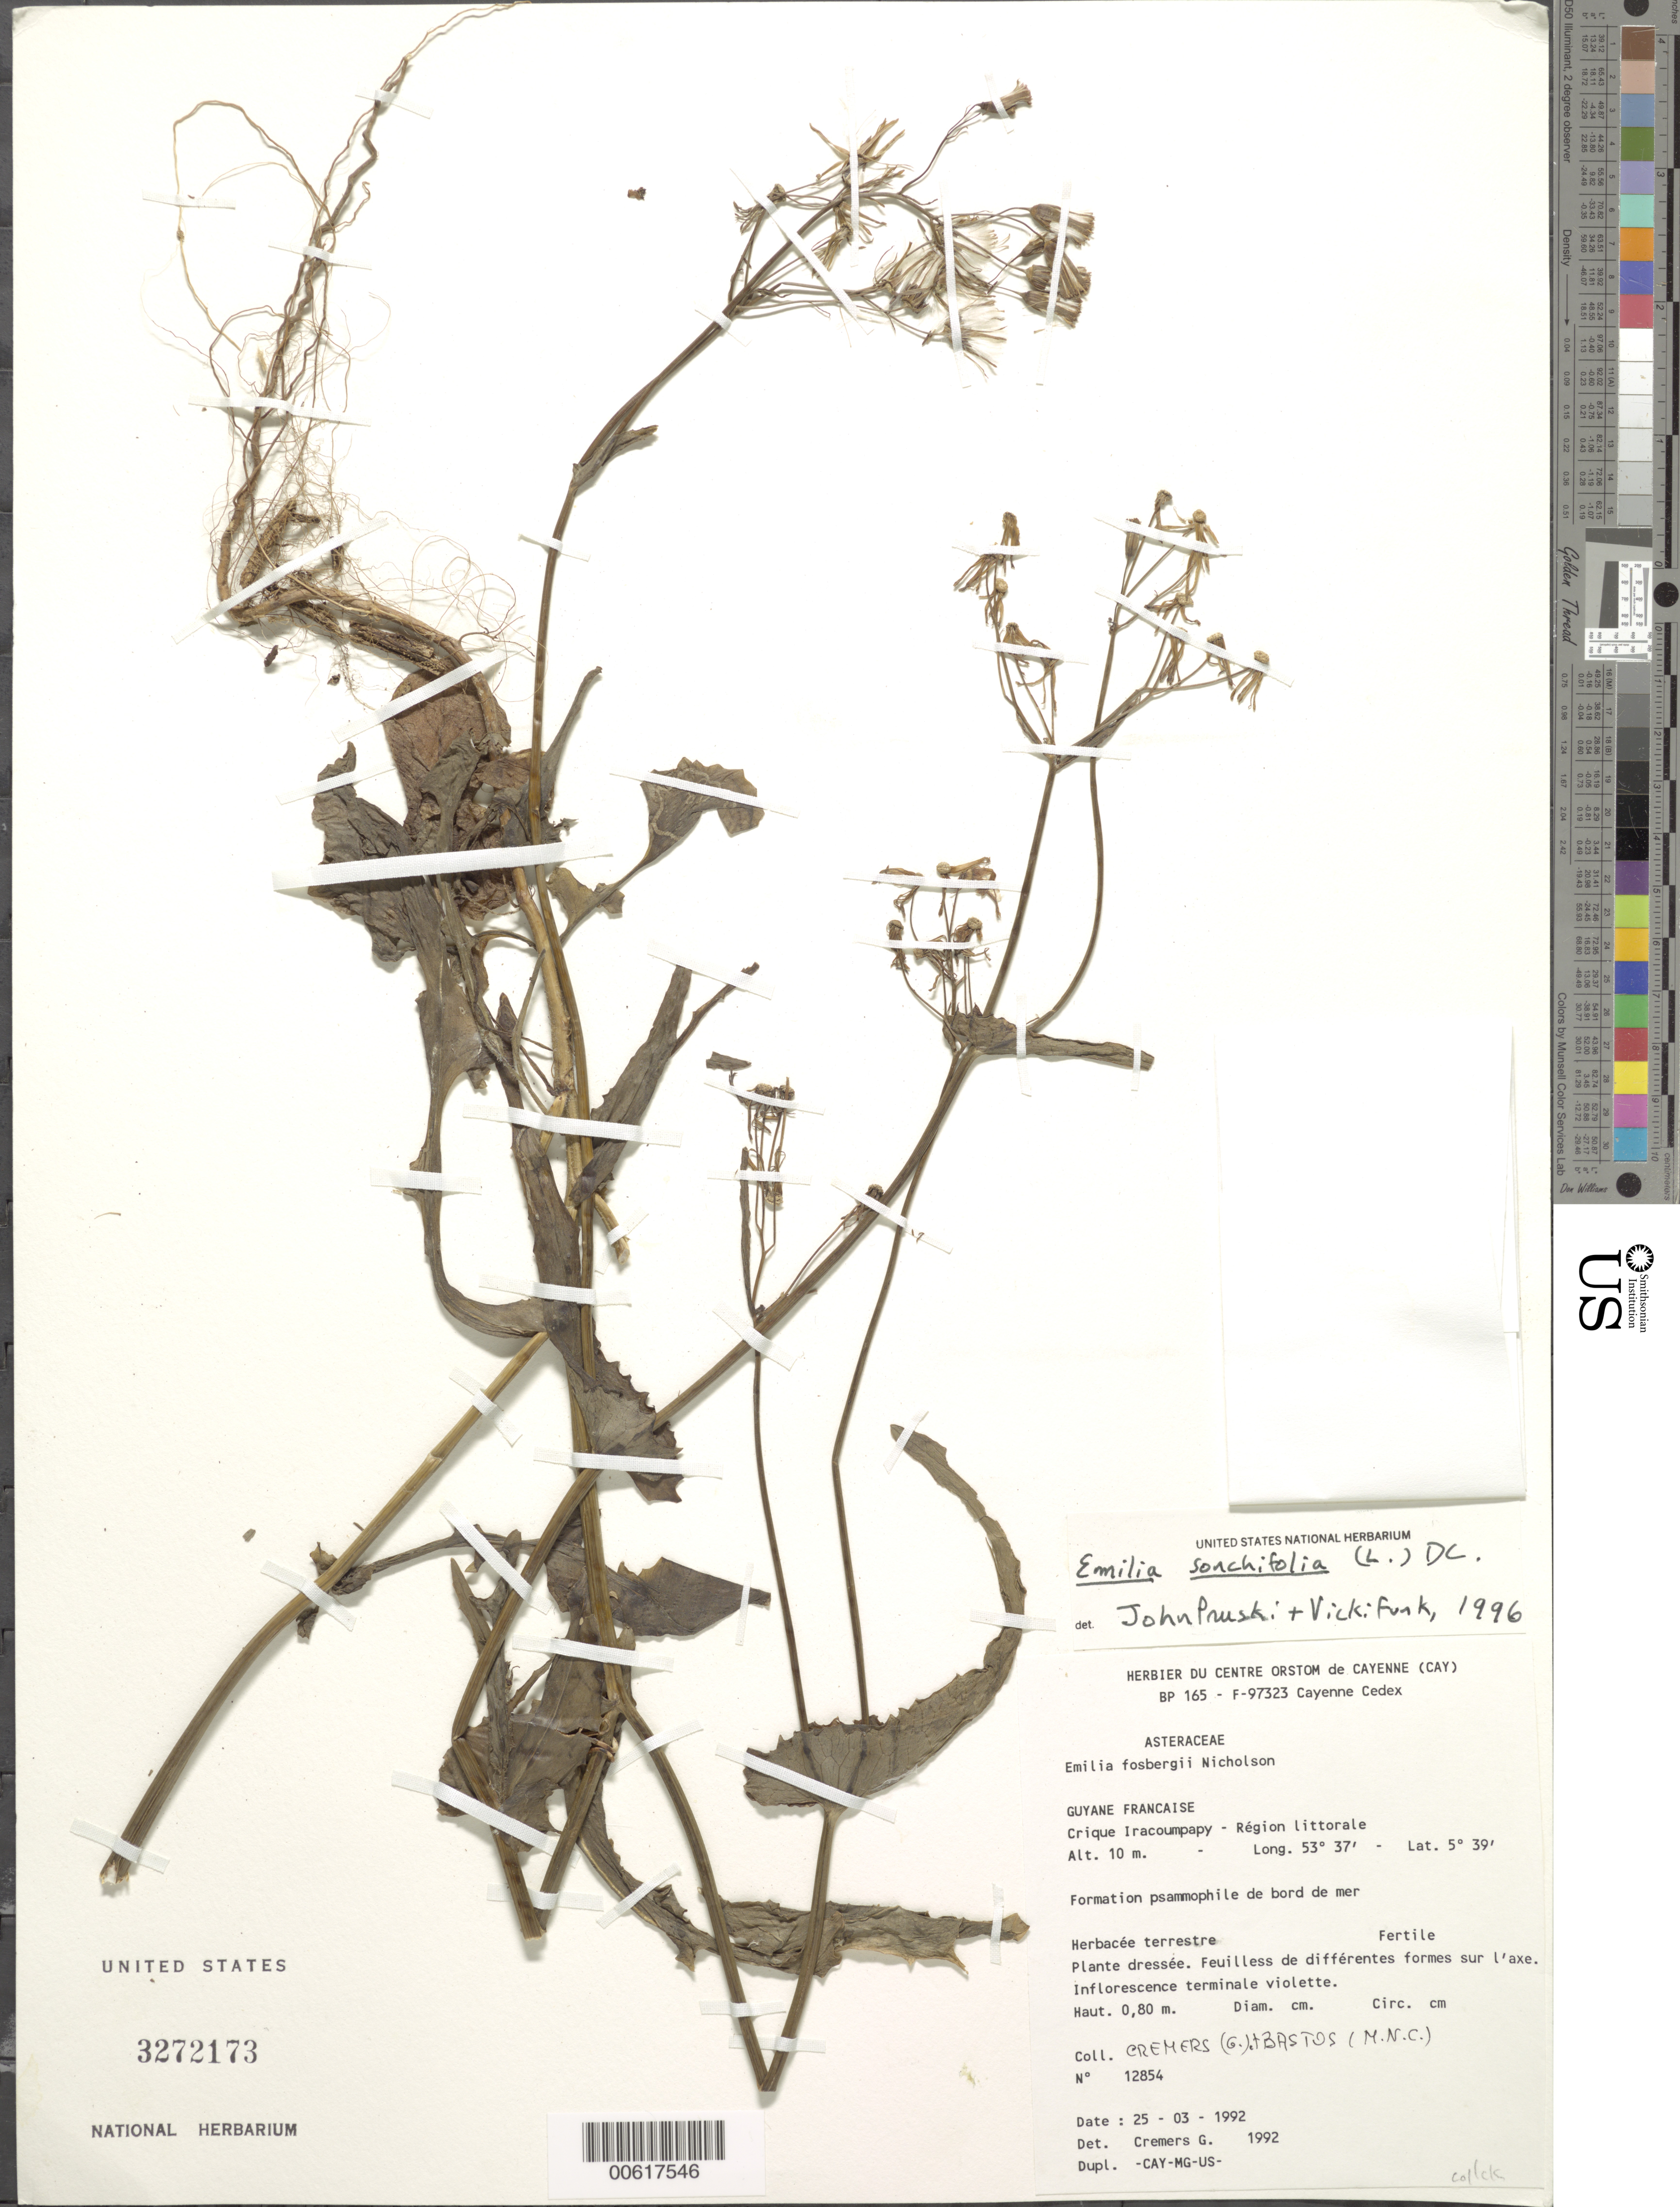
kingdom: Plantae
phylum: Tracheophyta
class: Magnoliopsida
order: Asterales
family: Asteraceae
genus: Emilia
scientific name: Emilia sonchifolia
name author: (L.) DC.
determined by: Pruski, J. F.; Funk, V. A.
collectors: G. Cremers & M. Bastos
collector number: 12854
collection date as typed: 25-Mar-92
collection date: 1992-03-25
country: French Guiana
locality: Crique Iracoumpapy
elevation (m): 10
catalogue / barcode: US 3272173